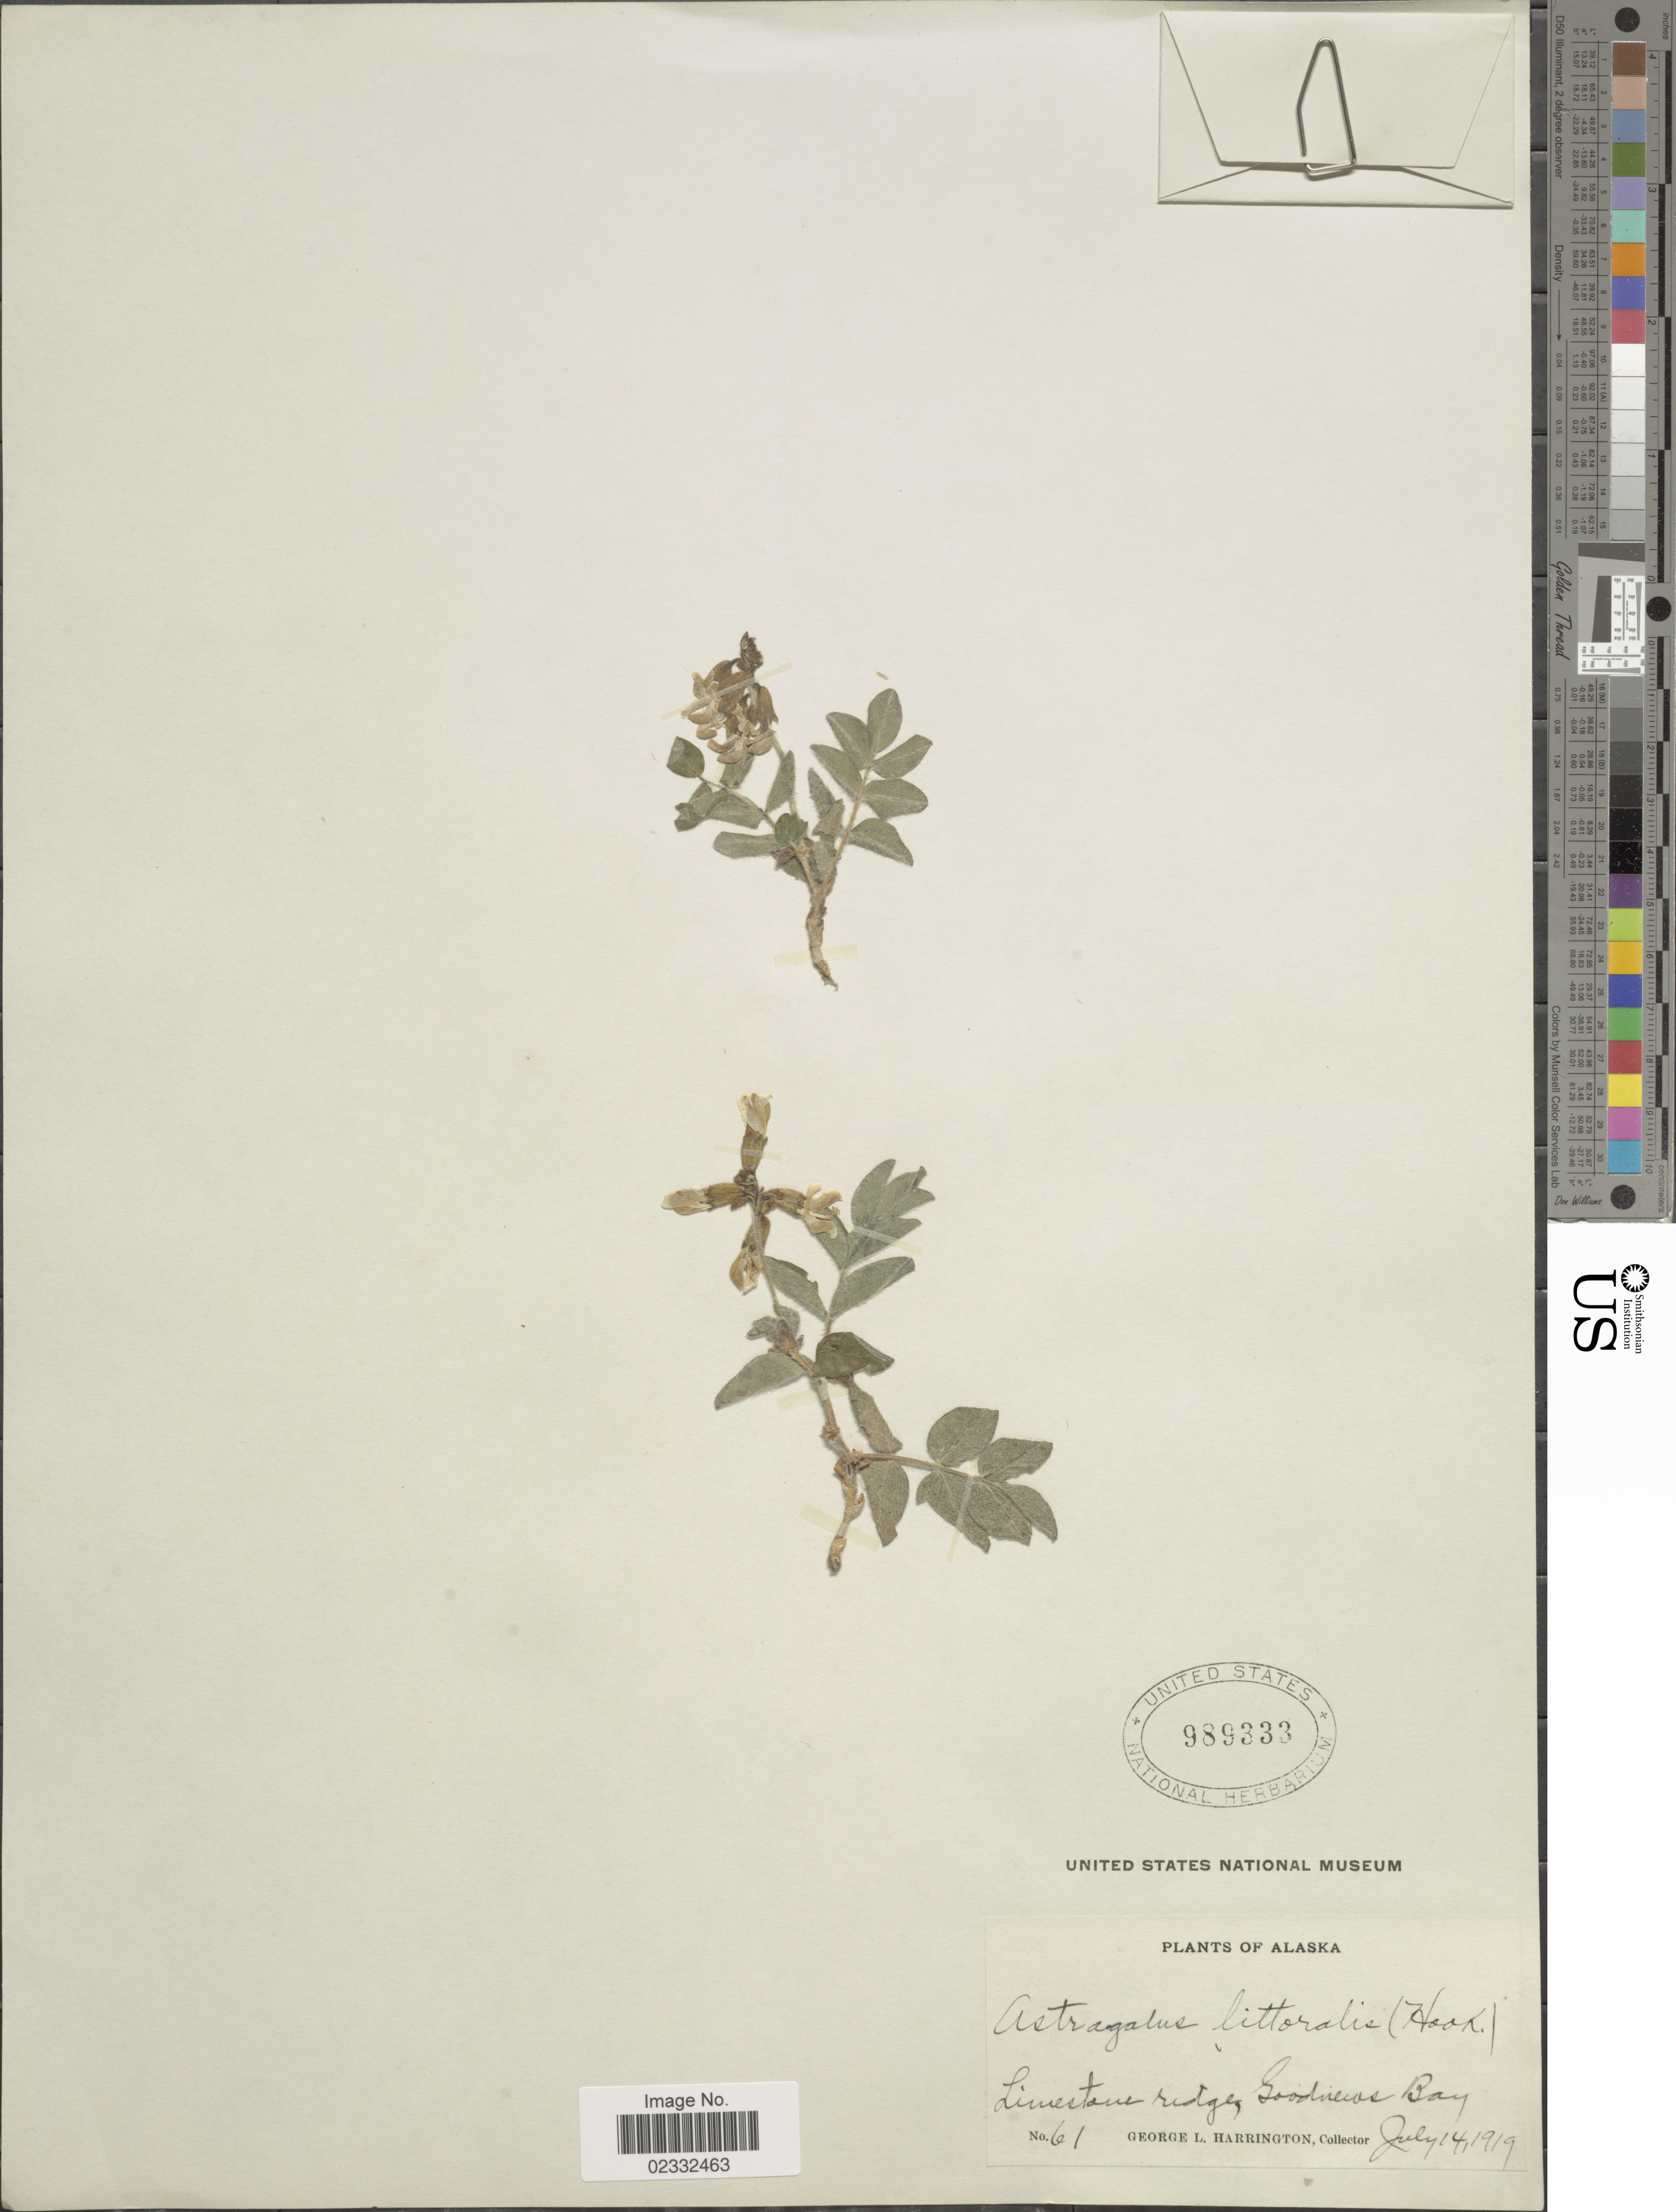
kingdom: Plantae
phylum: Tracheophyta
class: Magnoliopsida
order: Fabales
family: Fabaceae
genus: Astragalus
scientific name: Astragalus littoralis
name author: (Hook.) Coville & Standl. ex Mertie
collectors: G. Harrington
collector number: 61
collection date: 1919-07-14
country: United States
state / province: Alaska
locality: Alaska, Limestone ridge, Goodnews Bay.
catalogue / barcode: US 989333